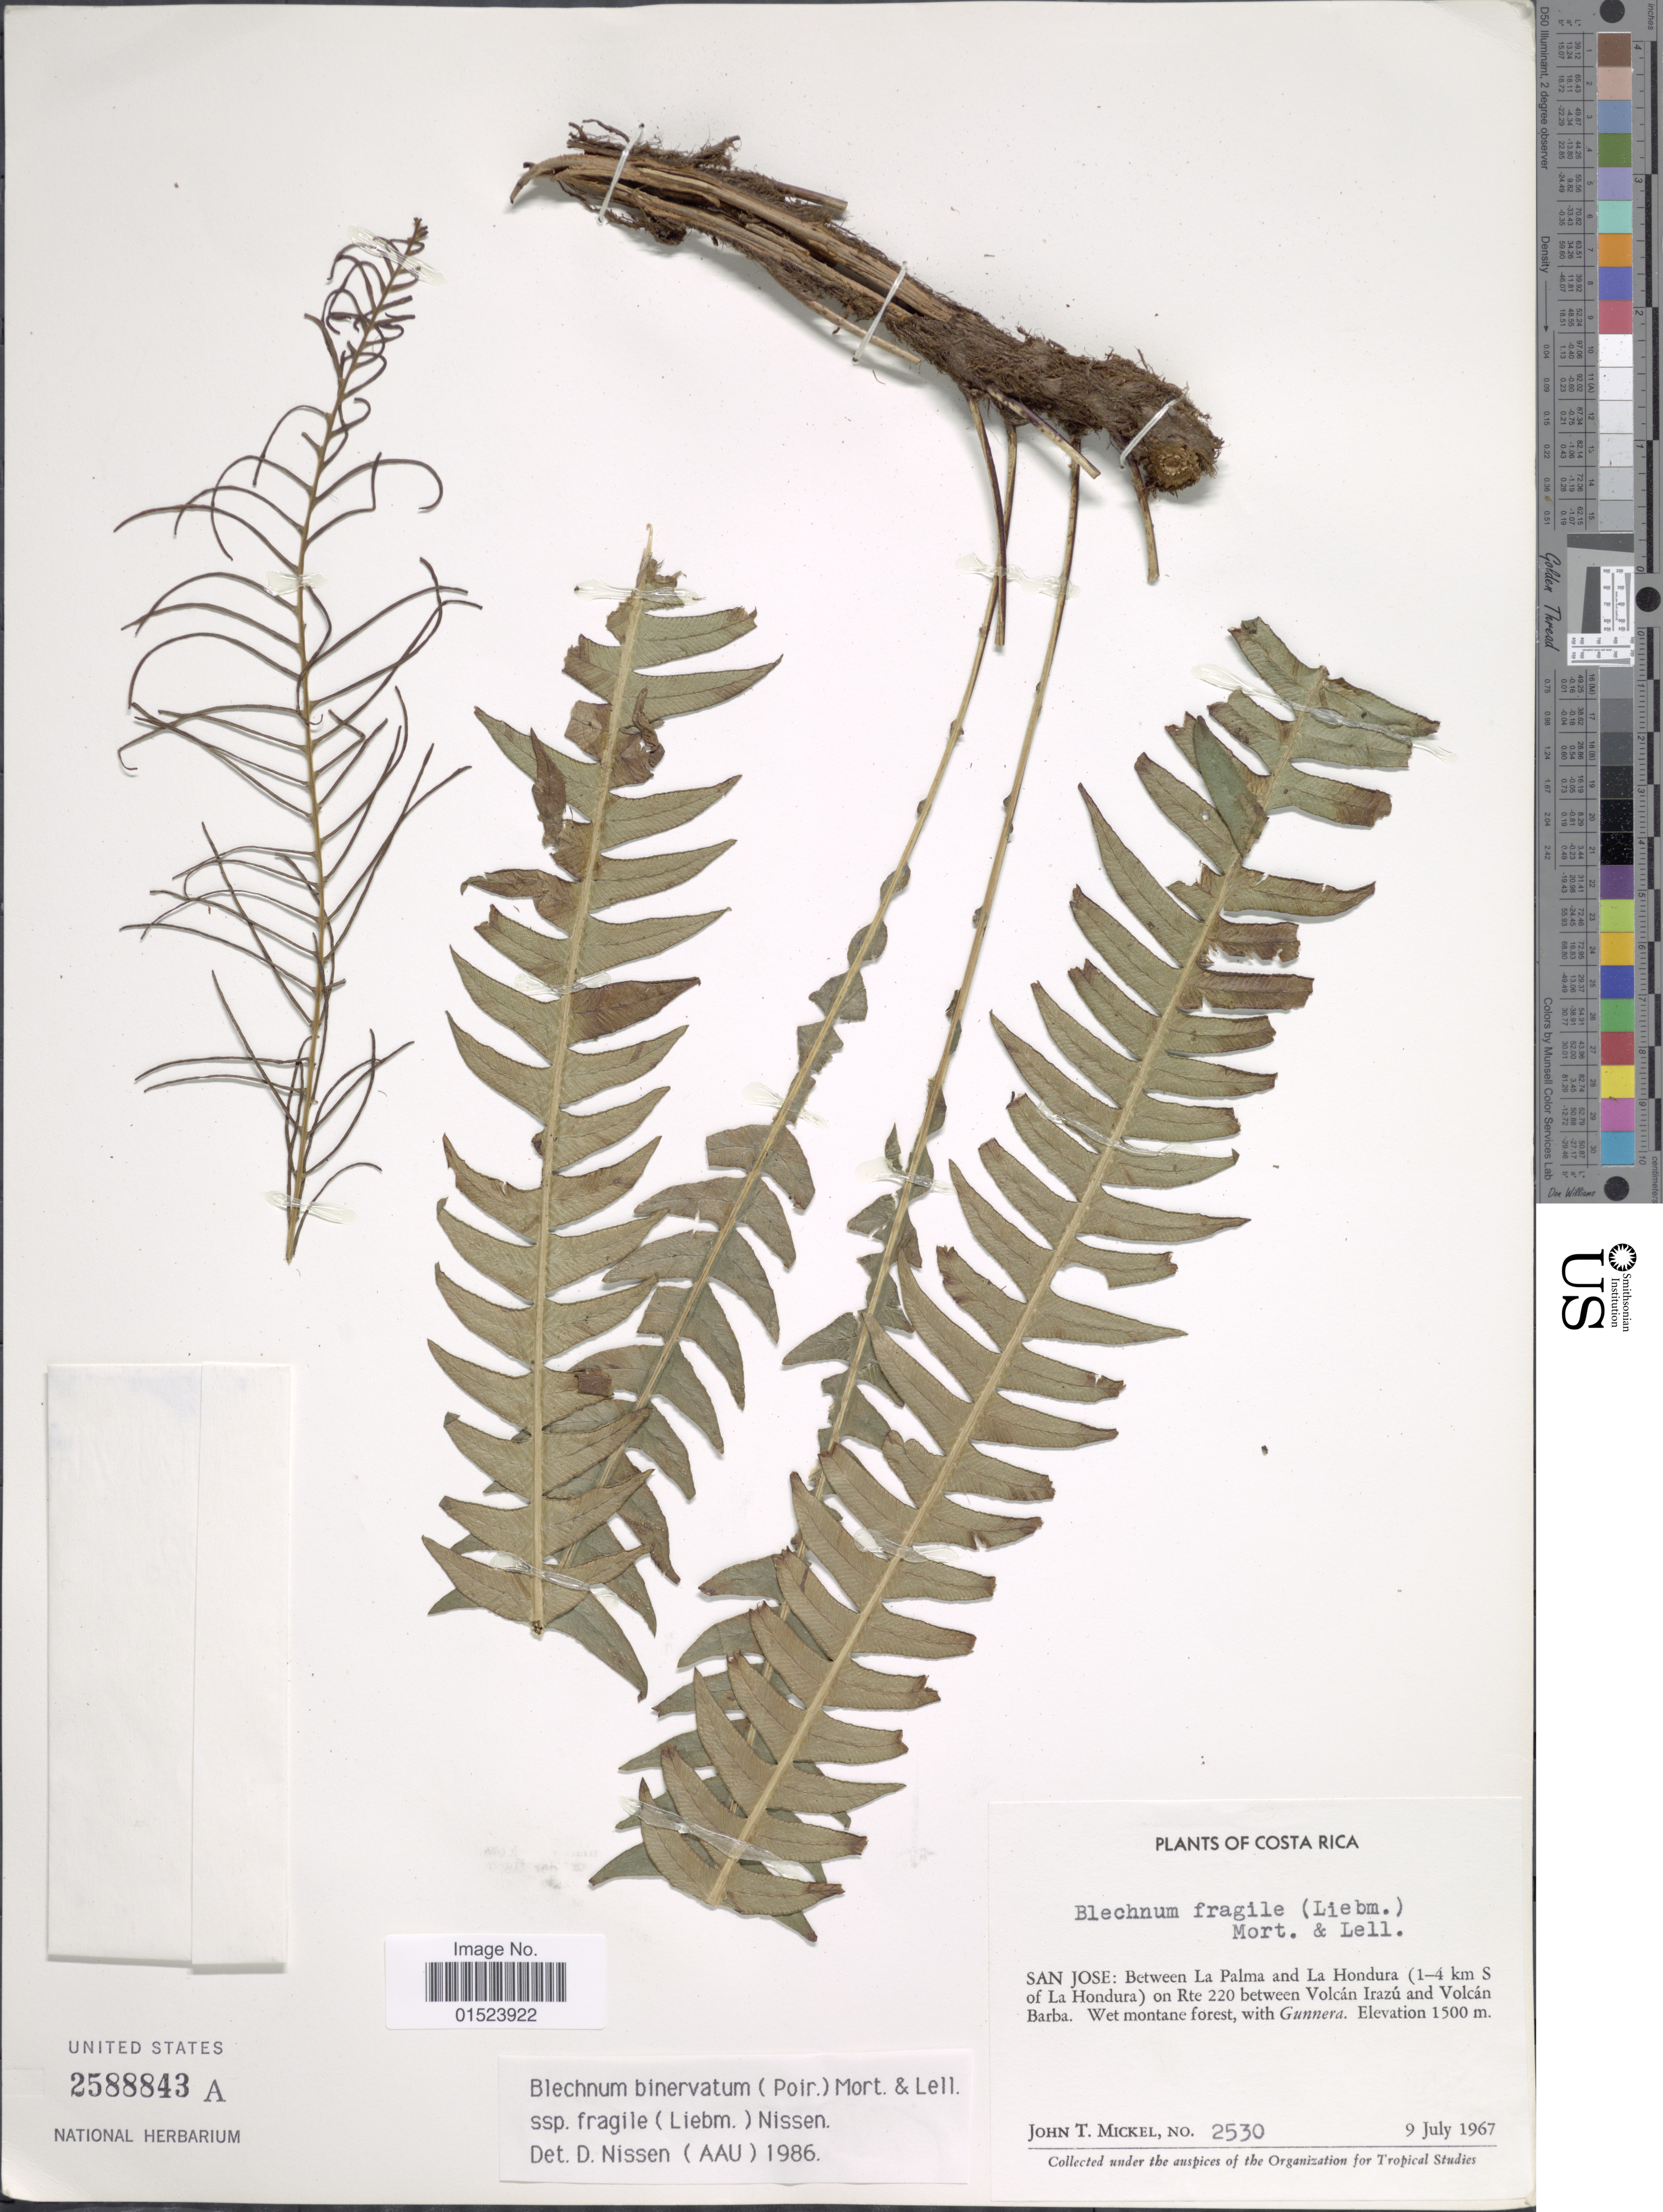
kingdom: Plantae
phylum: Tracheophyta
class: Polypodiopsida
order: Polypodiales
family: Blechnaceae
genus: Blechnum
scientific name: Blechnum fragile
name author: (Liebm.) C.V. Morton & Lellinger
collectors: J. T. Mickel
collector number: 2530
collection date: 1967-07-09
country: Costa Rica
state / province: San José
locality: Between La Palma and La Hondura (1-4 km S of La Hondura) on Rte 220 between Volcán Irazú and Volcán Barba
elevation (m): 1500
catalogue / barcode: US 2588843A